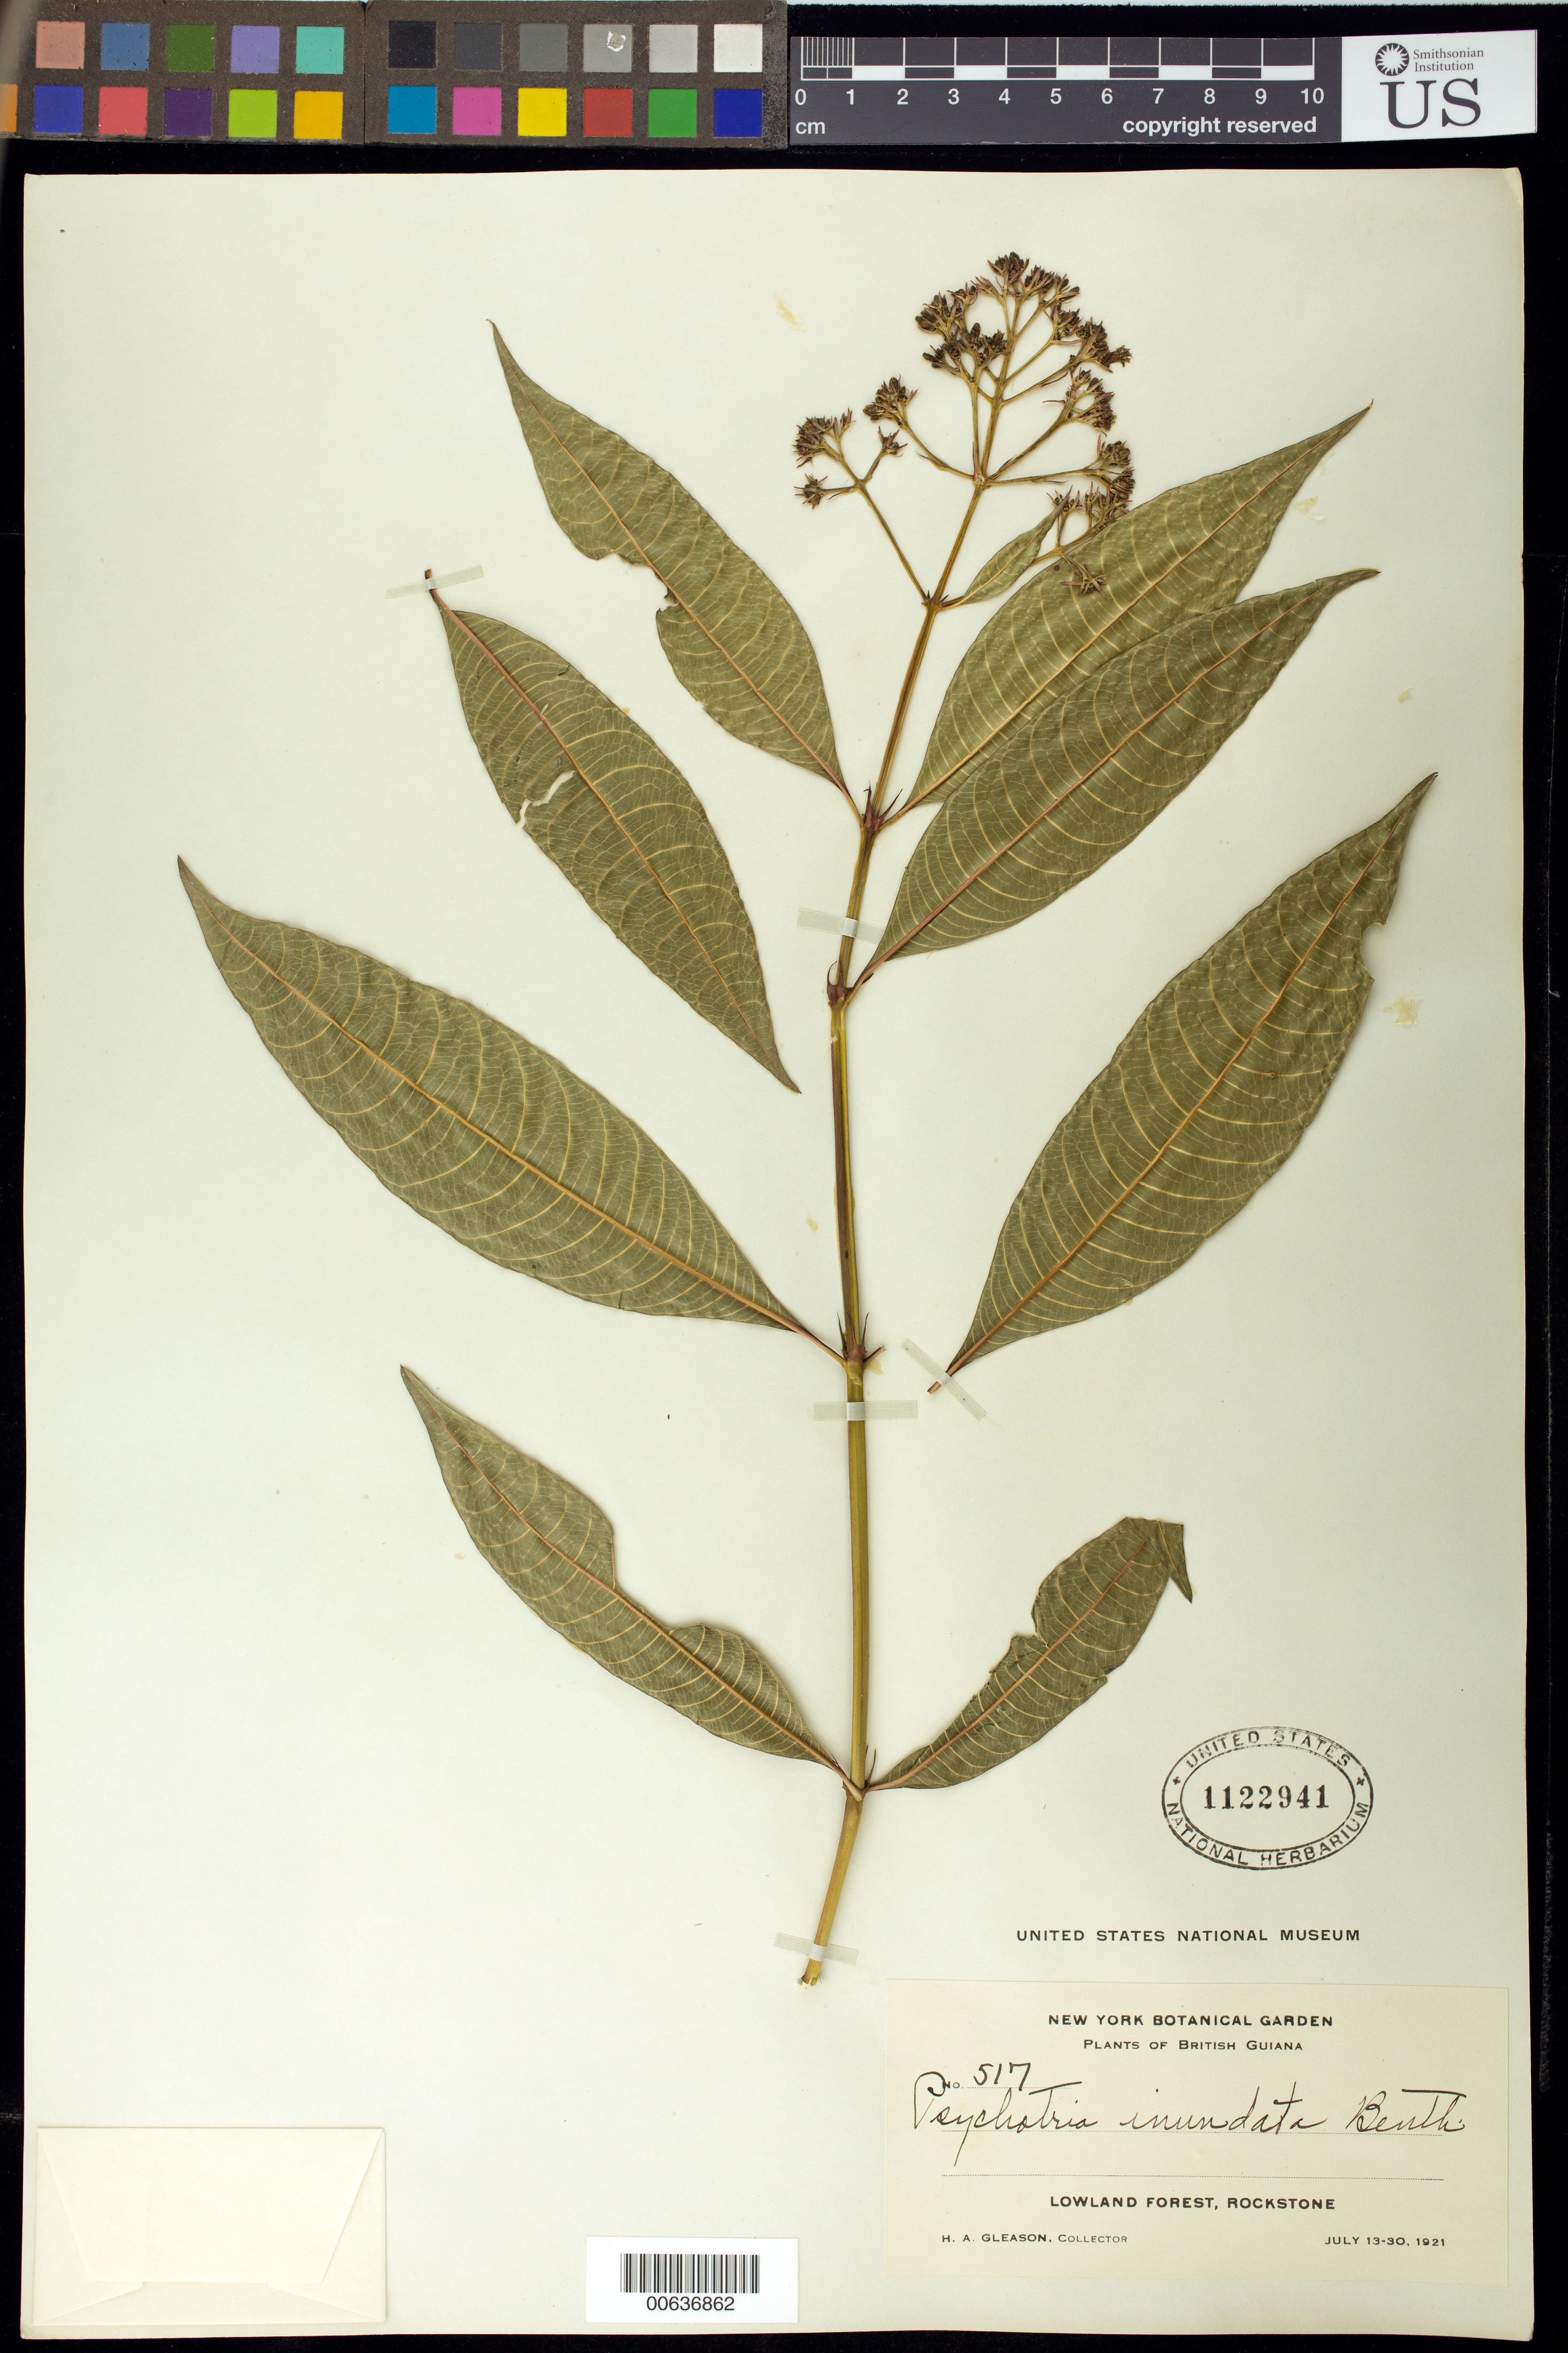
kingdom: Plantae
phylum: Tracheophyta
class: Magnoliopsida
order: Gentianales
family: Rubiaceae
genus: Psychotria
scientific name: Psychotria capitata subsp. inundata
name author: (Benth.) Steyerm.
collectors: H. A. Gleason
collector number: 517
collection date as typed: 13-Jul-21 to 30-Jul-21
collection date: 1921-07-13/1921-07-30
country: Guyana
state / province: U. Demerara-Berbice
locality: Rockstone, in and about the village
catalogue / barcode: US 1122941